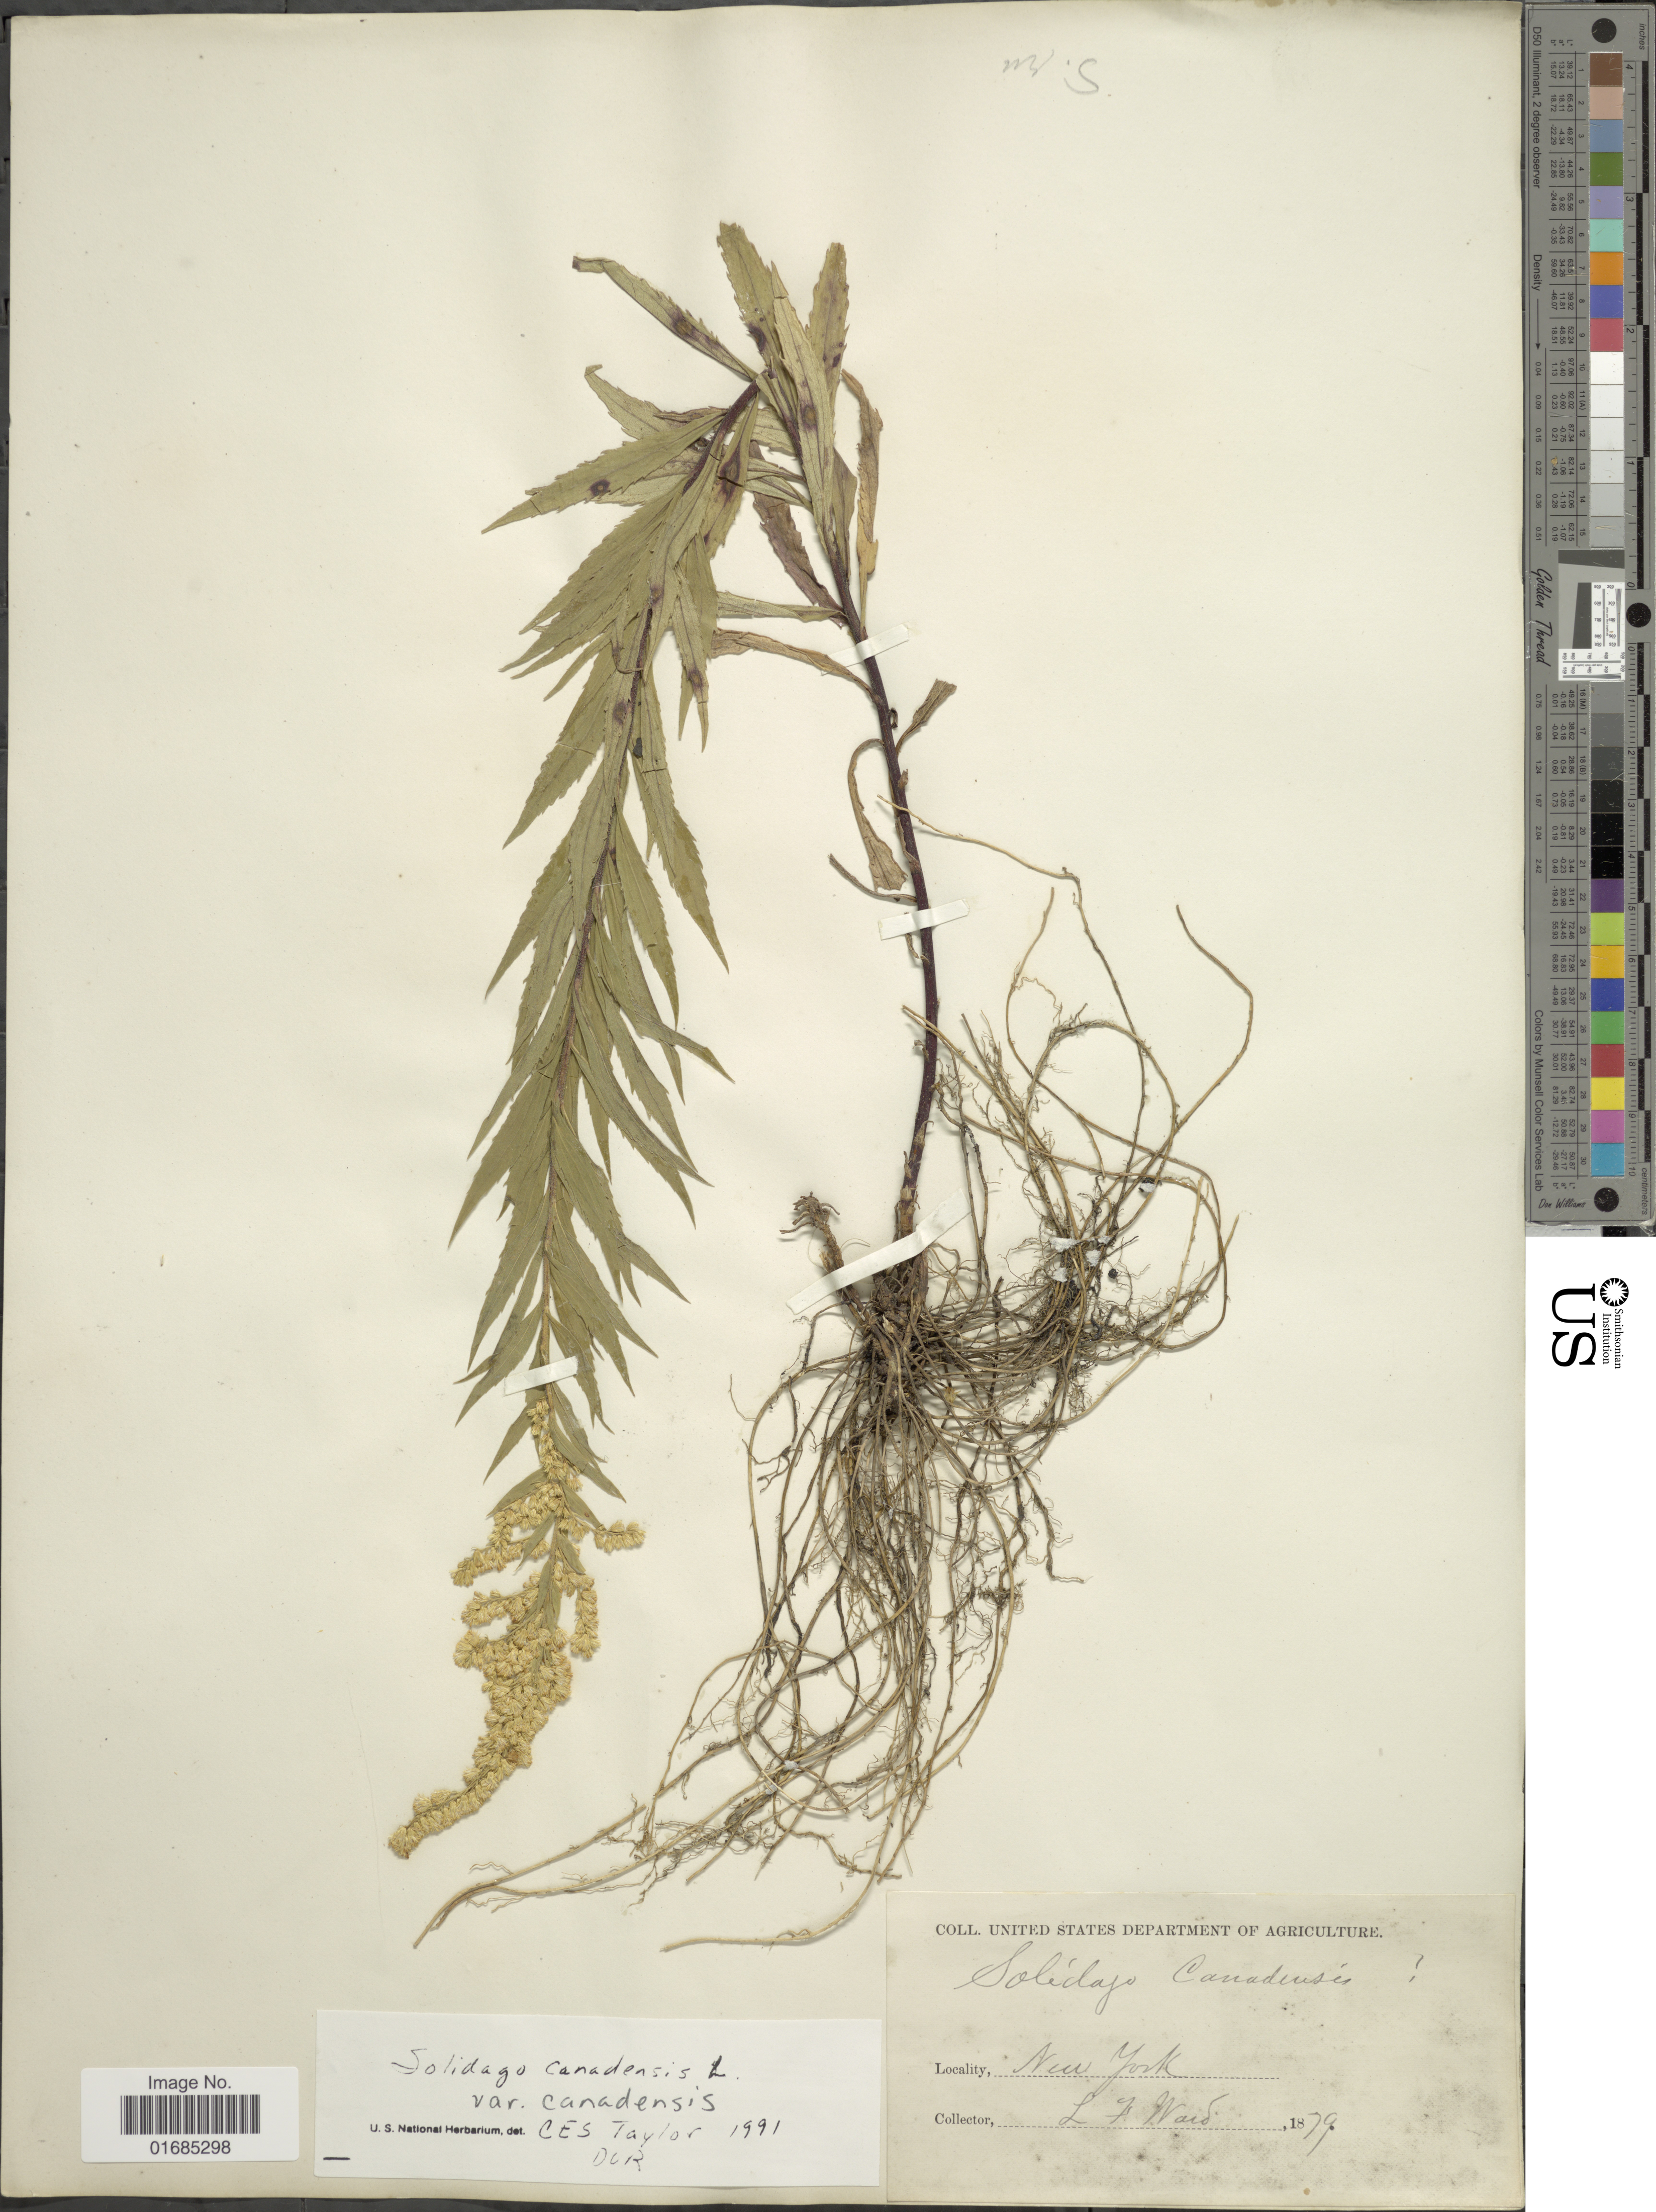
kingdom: Plantae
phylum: Tracheophyta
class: Magnoliopsida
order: Asterales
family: Asteraceae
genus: Solidago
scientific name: Solidago canadensis var. canadensis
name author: L.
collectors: L. Ward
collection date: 1879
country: United States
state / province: New York